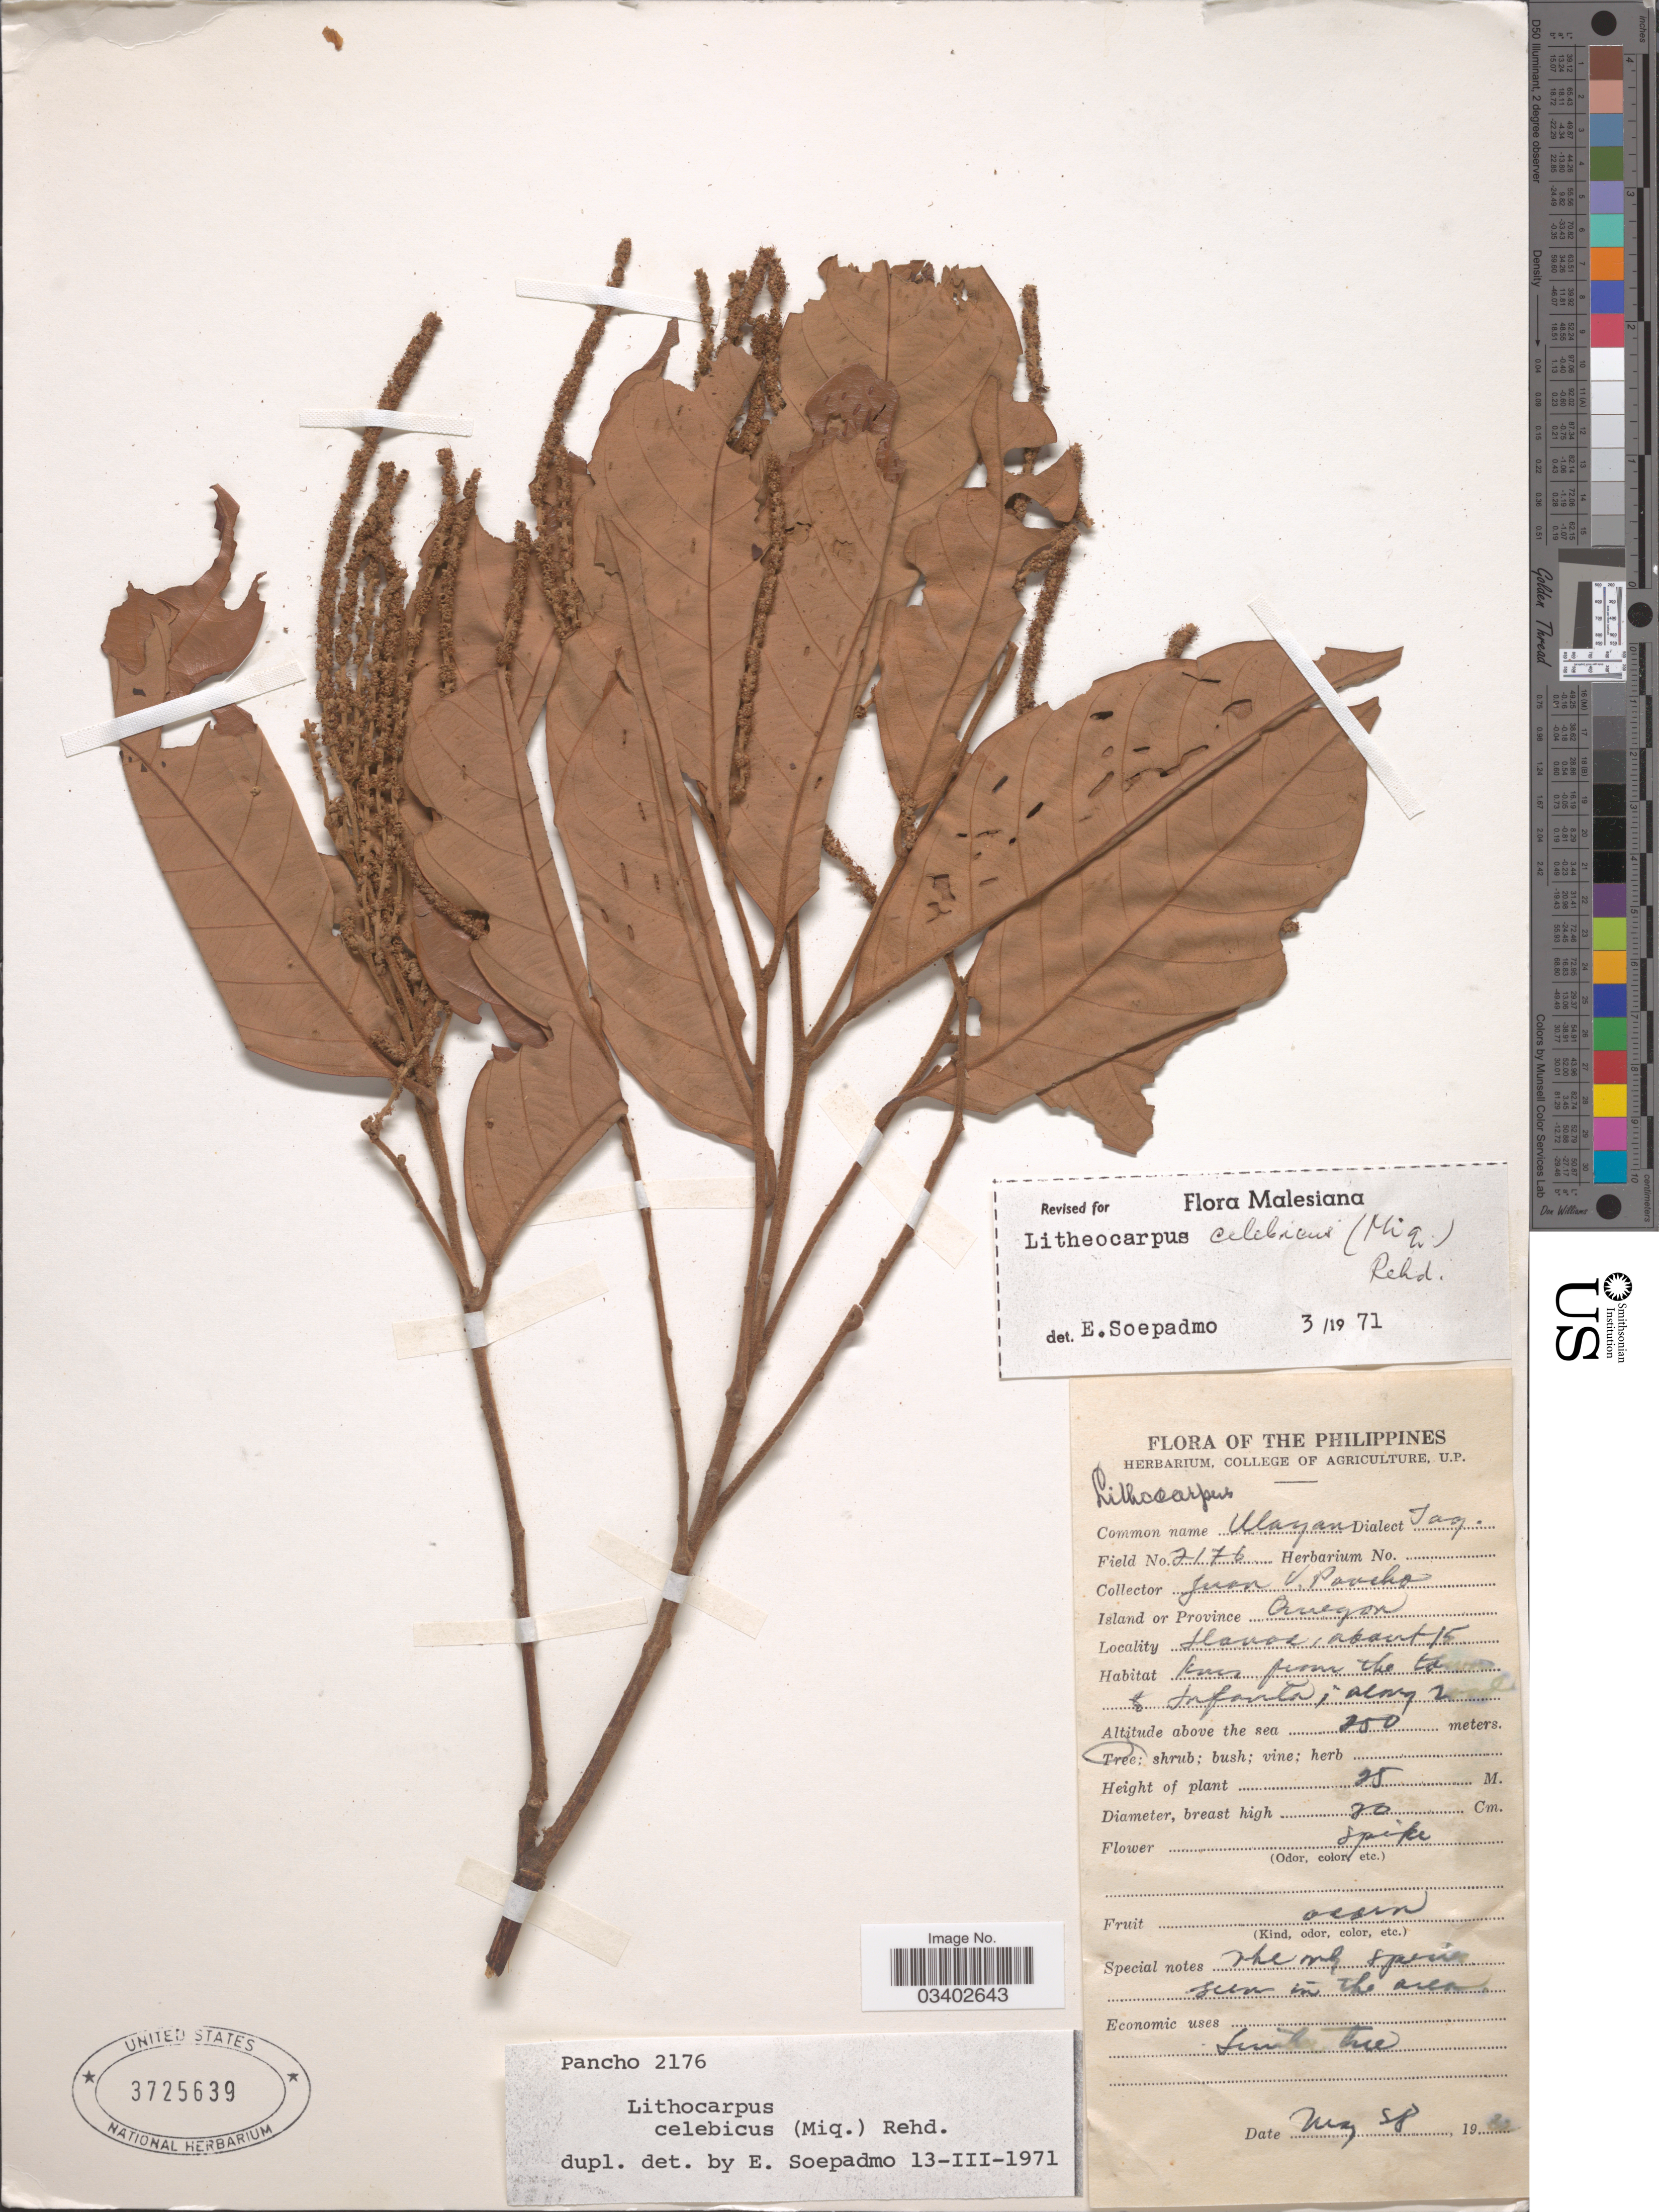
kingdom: Plantae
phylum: Tracheophyta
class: Magnoliopsida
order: Fagales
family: Fagaceae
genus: Lithocarpus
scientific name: Lithocarpus celebicus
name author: (Miq.) Rehder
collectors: J. Pancho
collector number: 2176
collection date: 1929-05-28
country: Philippines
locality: Island or Province Quezon. Havoc , about 15 km from the town Infanta; along road.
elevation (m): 250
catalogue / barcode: US 3725639